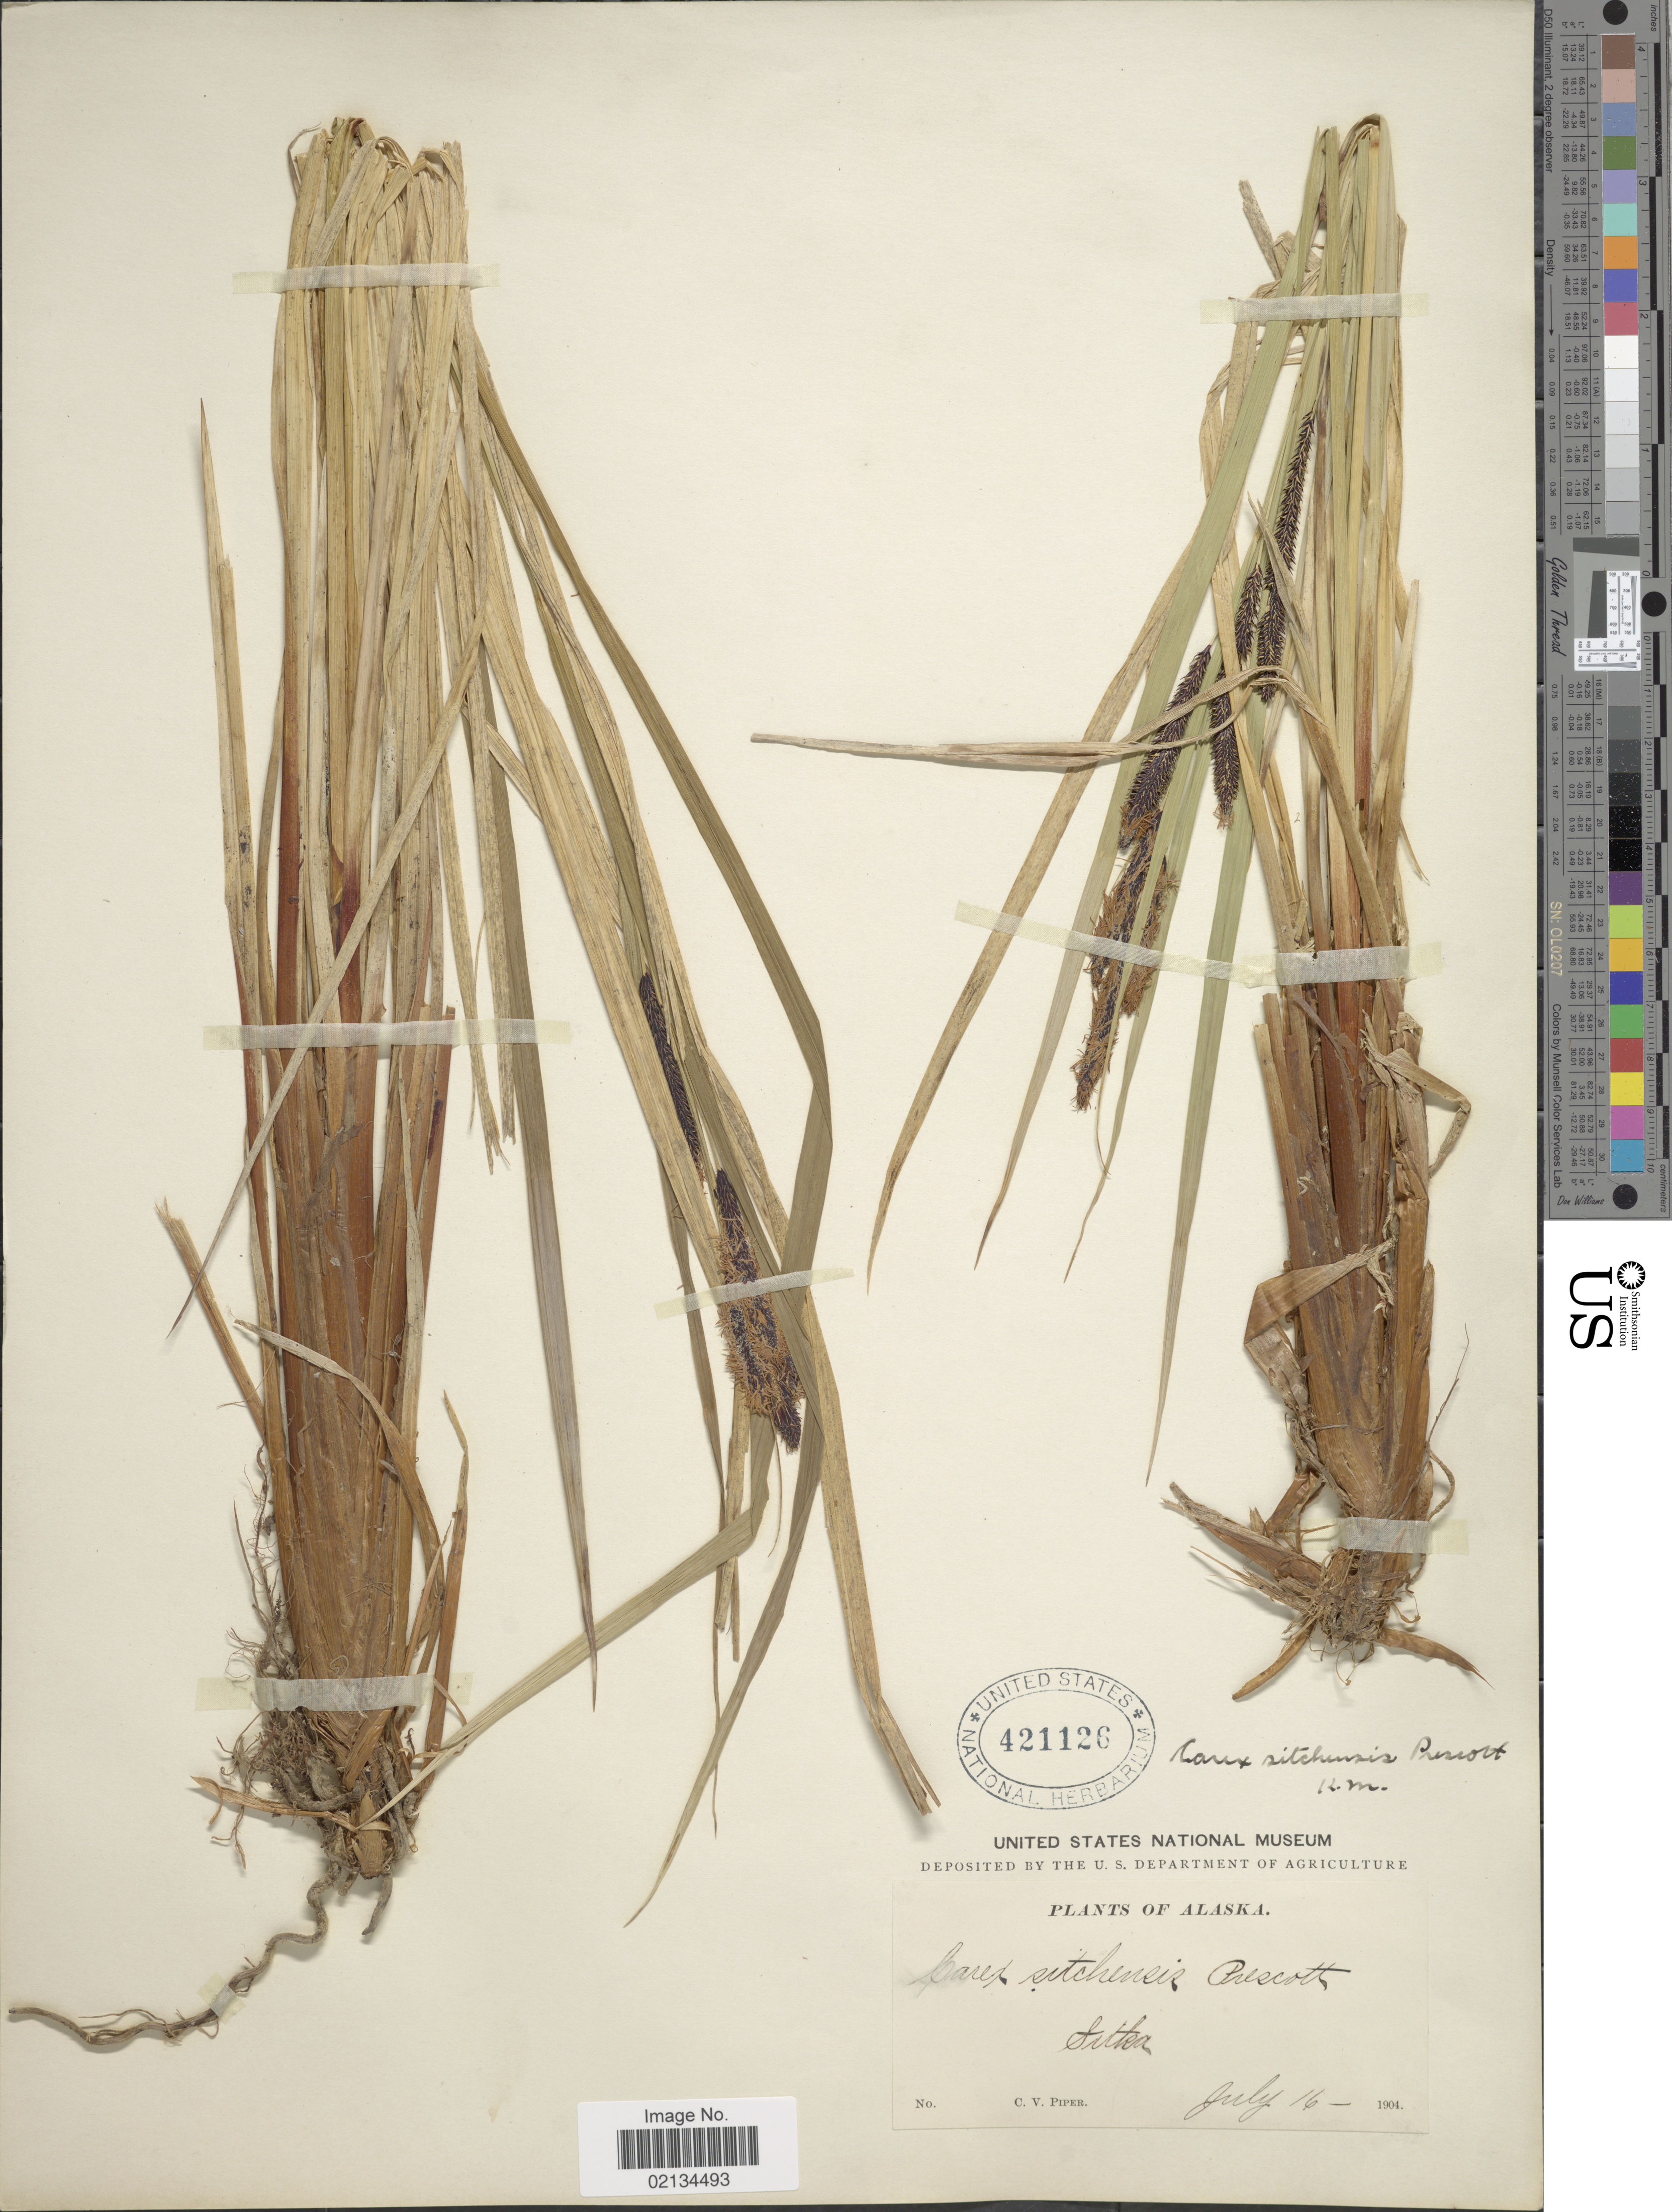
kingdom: Plantae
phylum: Tracheophyta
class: Liliopsida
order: Poales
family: Cyperaceae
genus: Carex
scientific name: Carex aquatilis var. dives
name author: (Holm) Kük.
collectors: C. V. Piper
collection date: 1904-07-16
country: United States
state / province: Alaska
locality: Sitka.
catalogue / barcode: US 421126